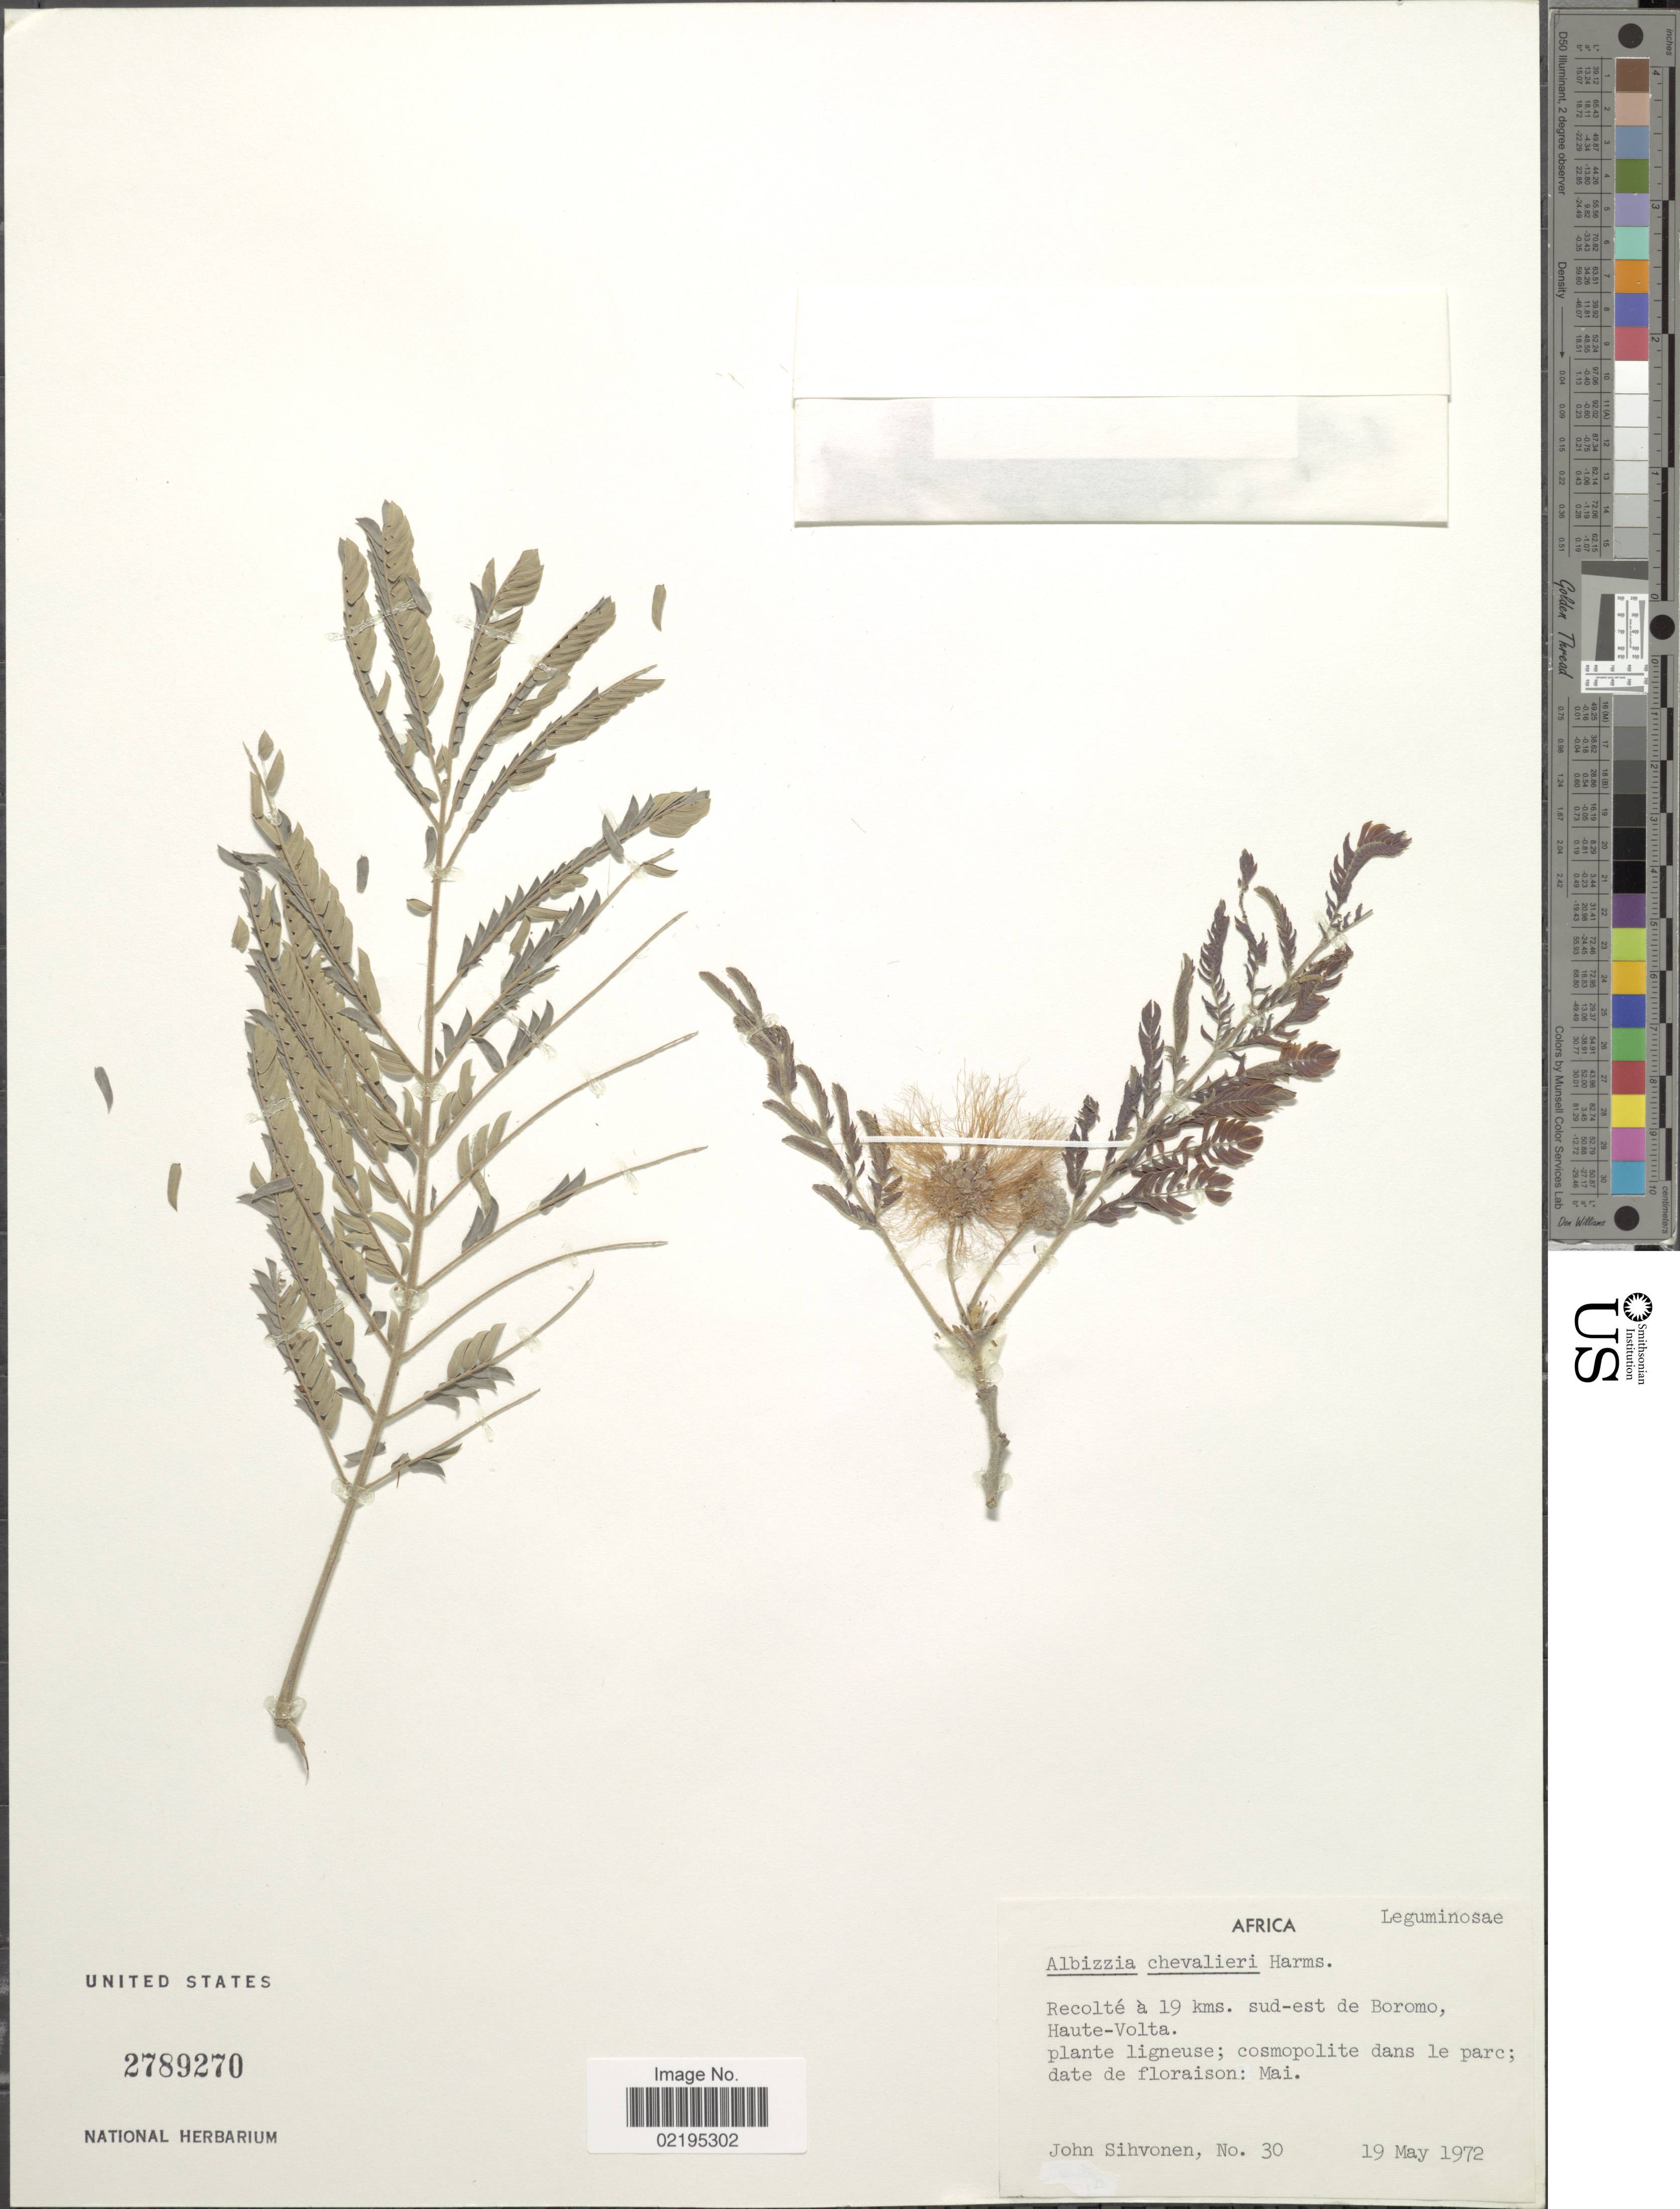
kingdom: Plantae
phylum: Tracheophyta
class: Magnoliopsida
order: Fabales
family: Fabaceae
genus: Albizia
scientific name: Albizia chevalieri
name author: Harms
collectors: J. Sihvonen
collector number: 30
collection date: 1972-05-19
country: Burkina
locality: Africa, Recolte a 19 kms. sud-est de Boromo, Haute-Volta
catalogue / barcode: US 2789270